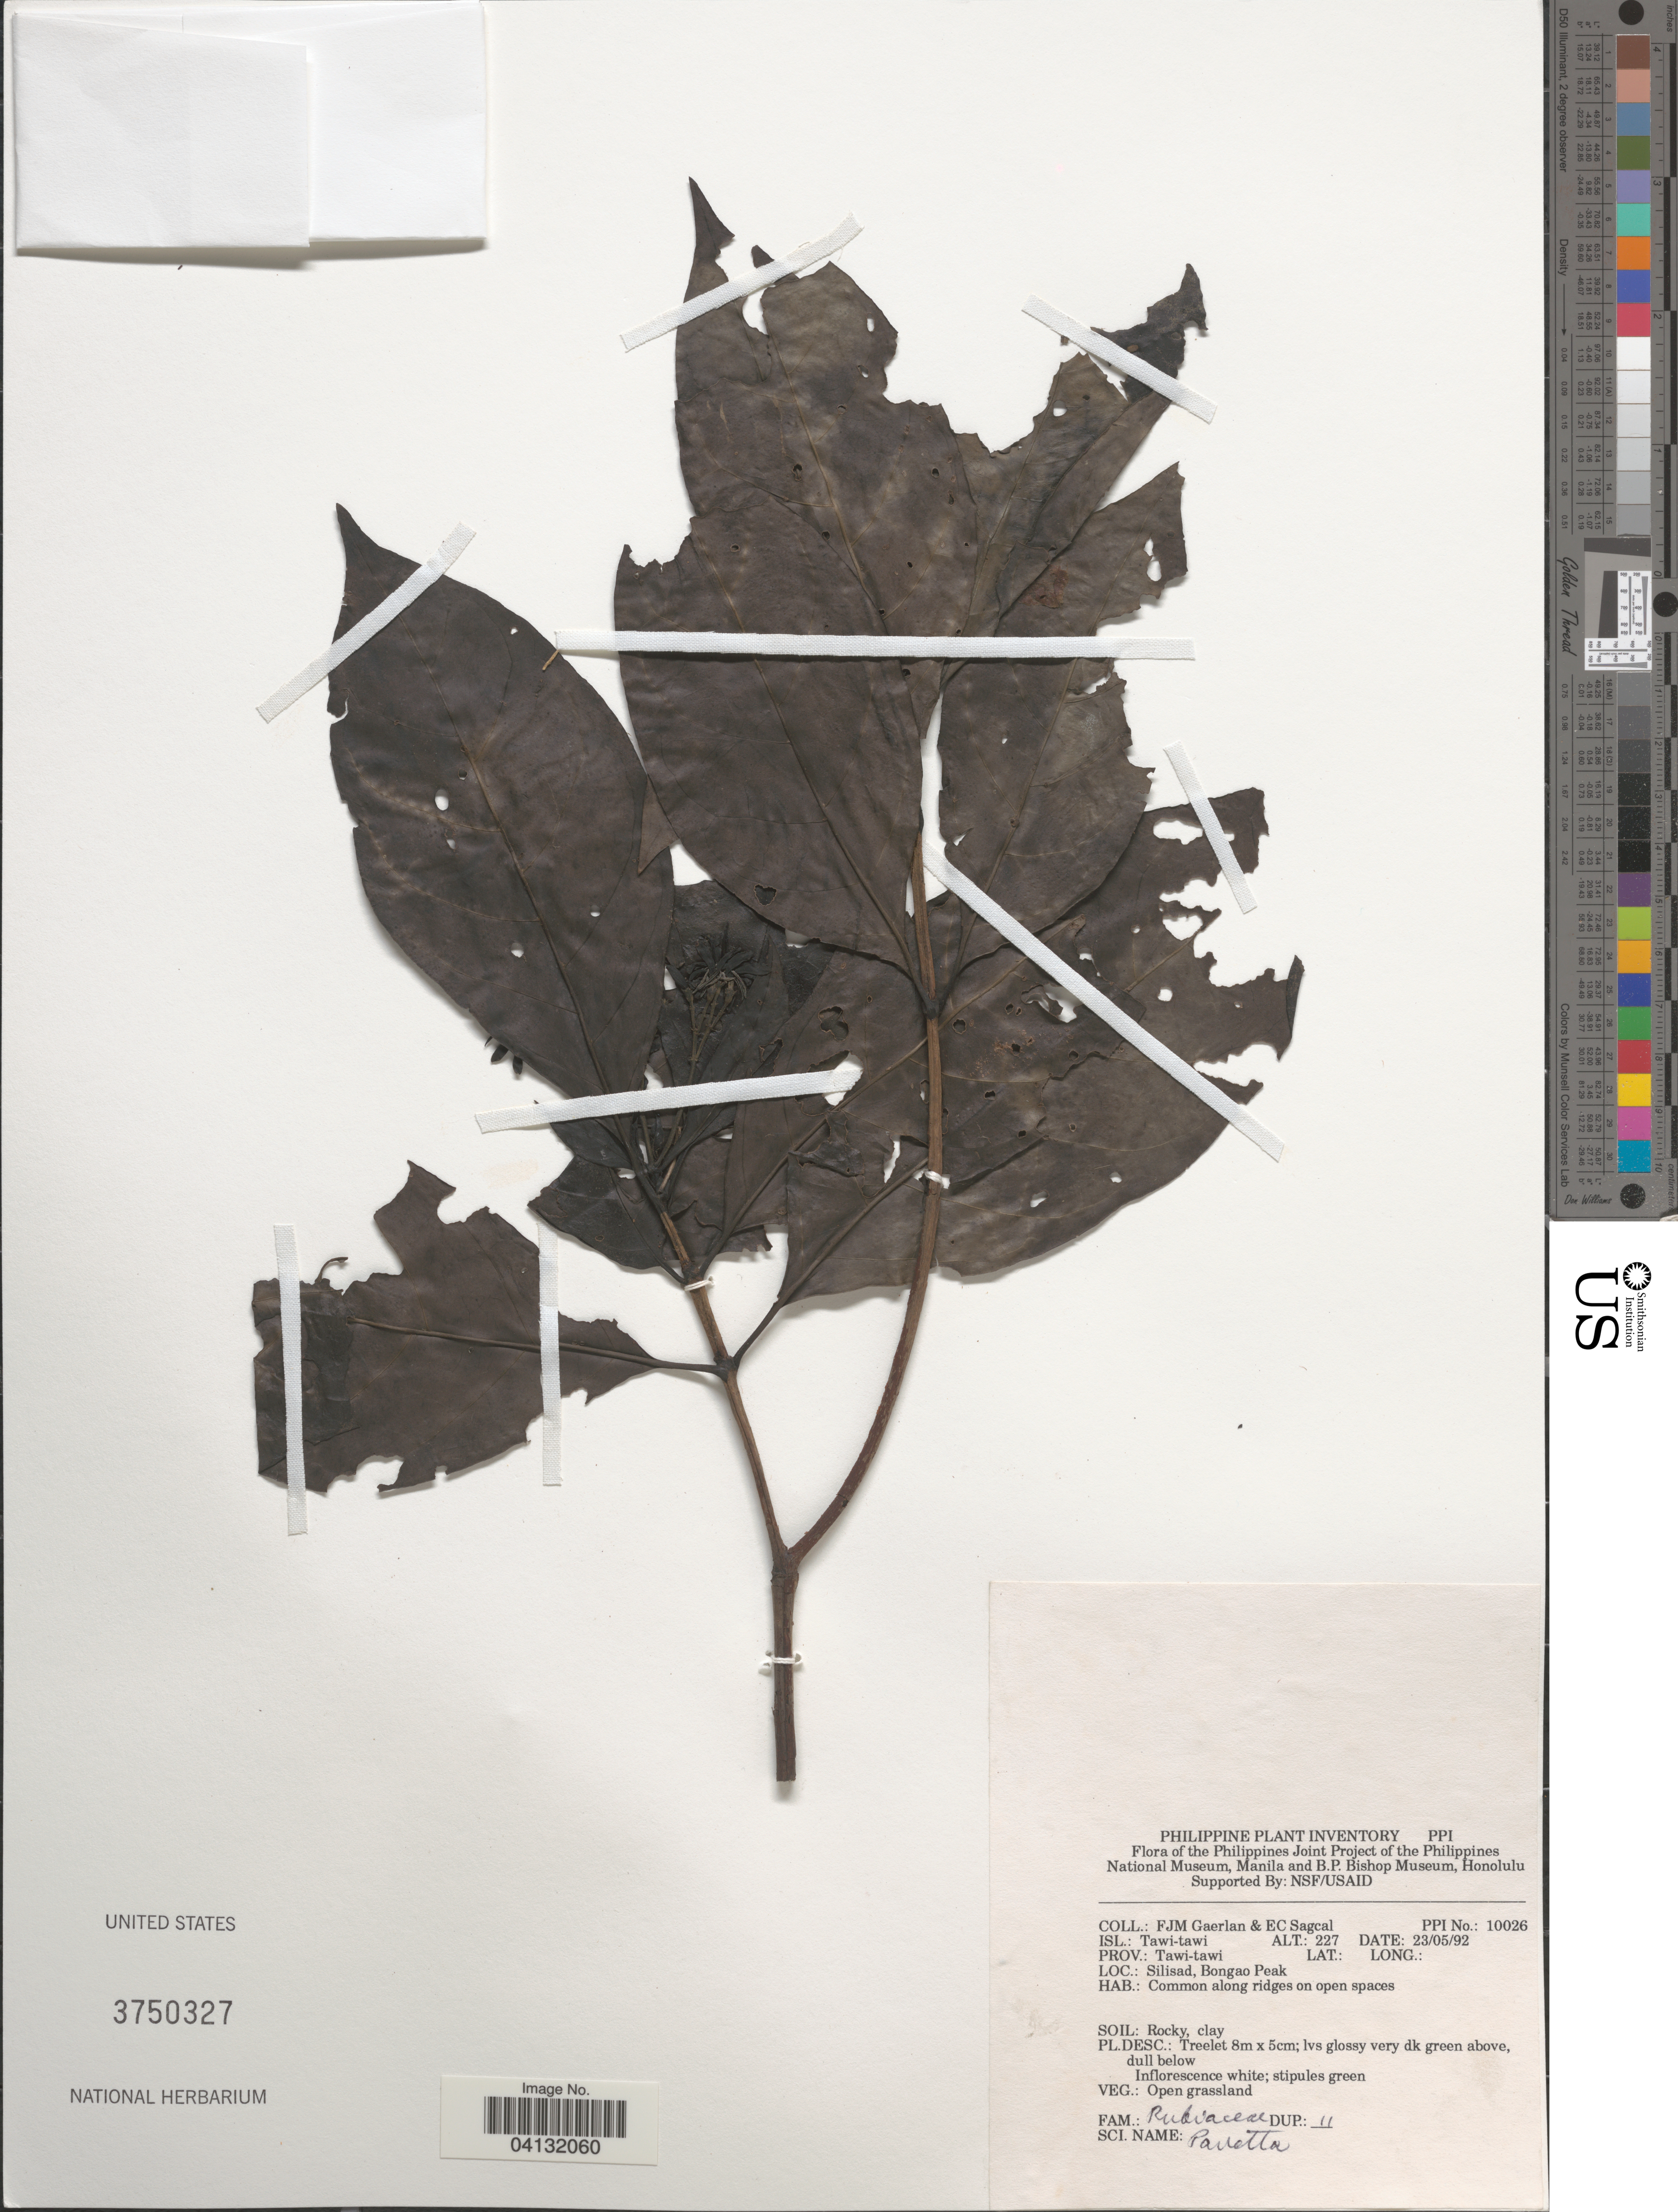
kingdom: Plantae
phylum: Tracheophyta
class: Magnoliopsida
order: Gentianales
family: Rubiaceae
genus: Pavetta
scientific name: Pavetta sp.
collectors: F. Gaerlan & E. Sagcal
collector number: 10026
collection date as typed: Transcribed d/m/y: 23/5/92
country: Philippines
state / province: Muslim Mindanao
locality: Isl.: Tawi-tawi. Prov.: Tawi-tawi. Silisad, Bongao Peak.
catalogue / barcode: US 3750327